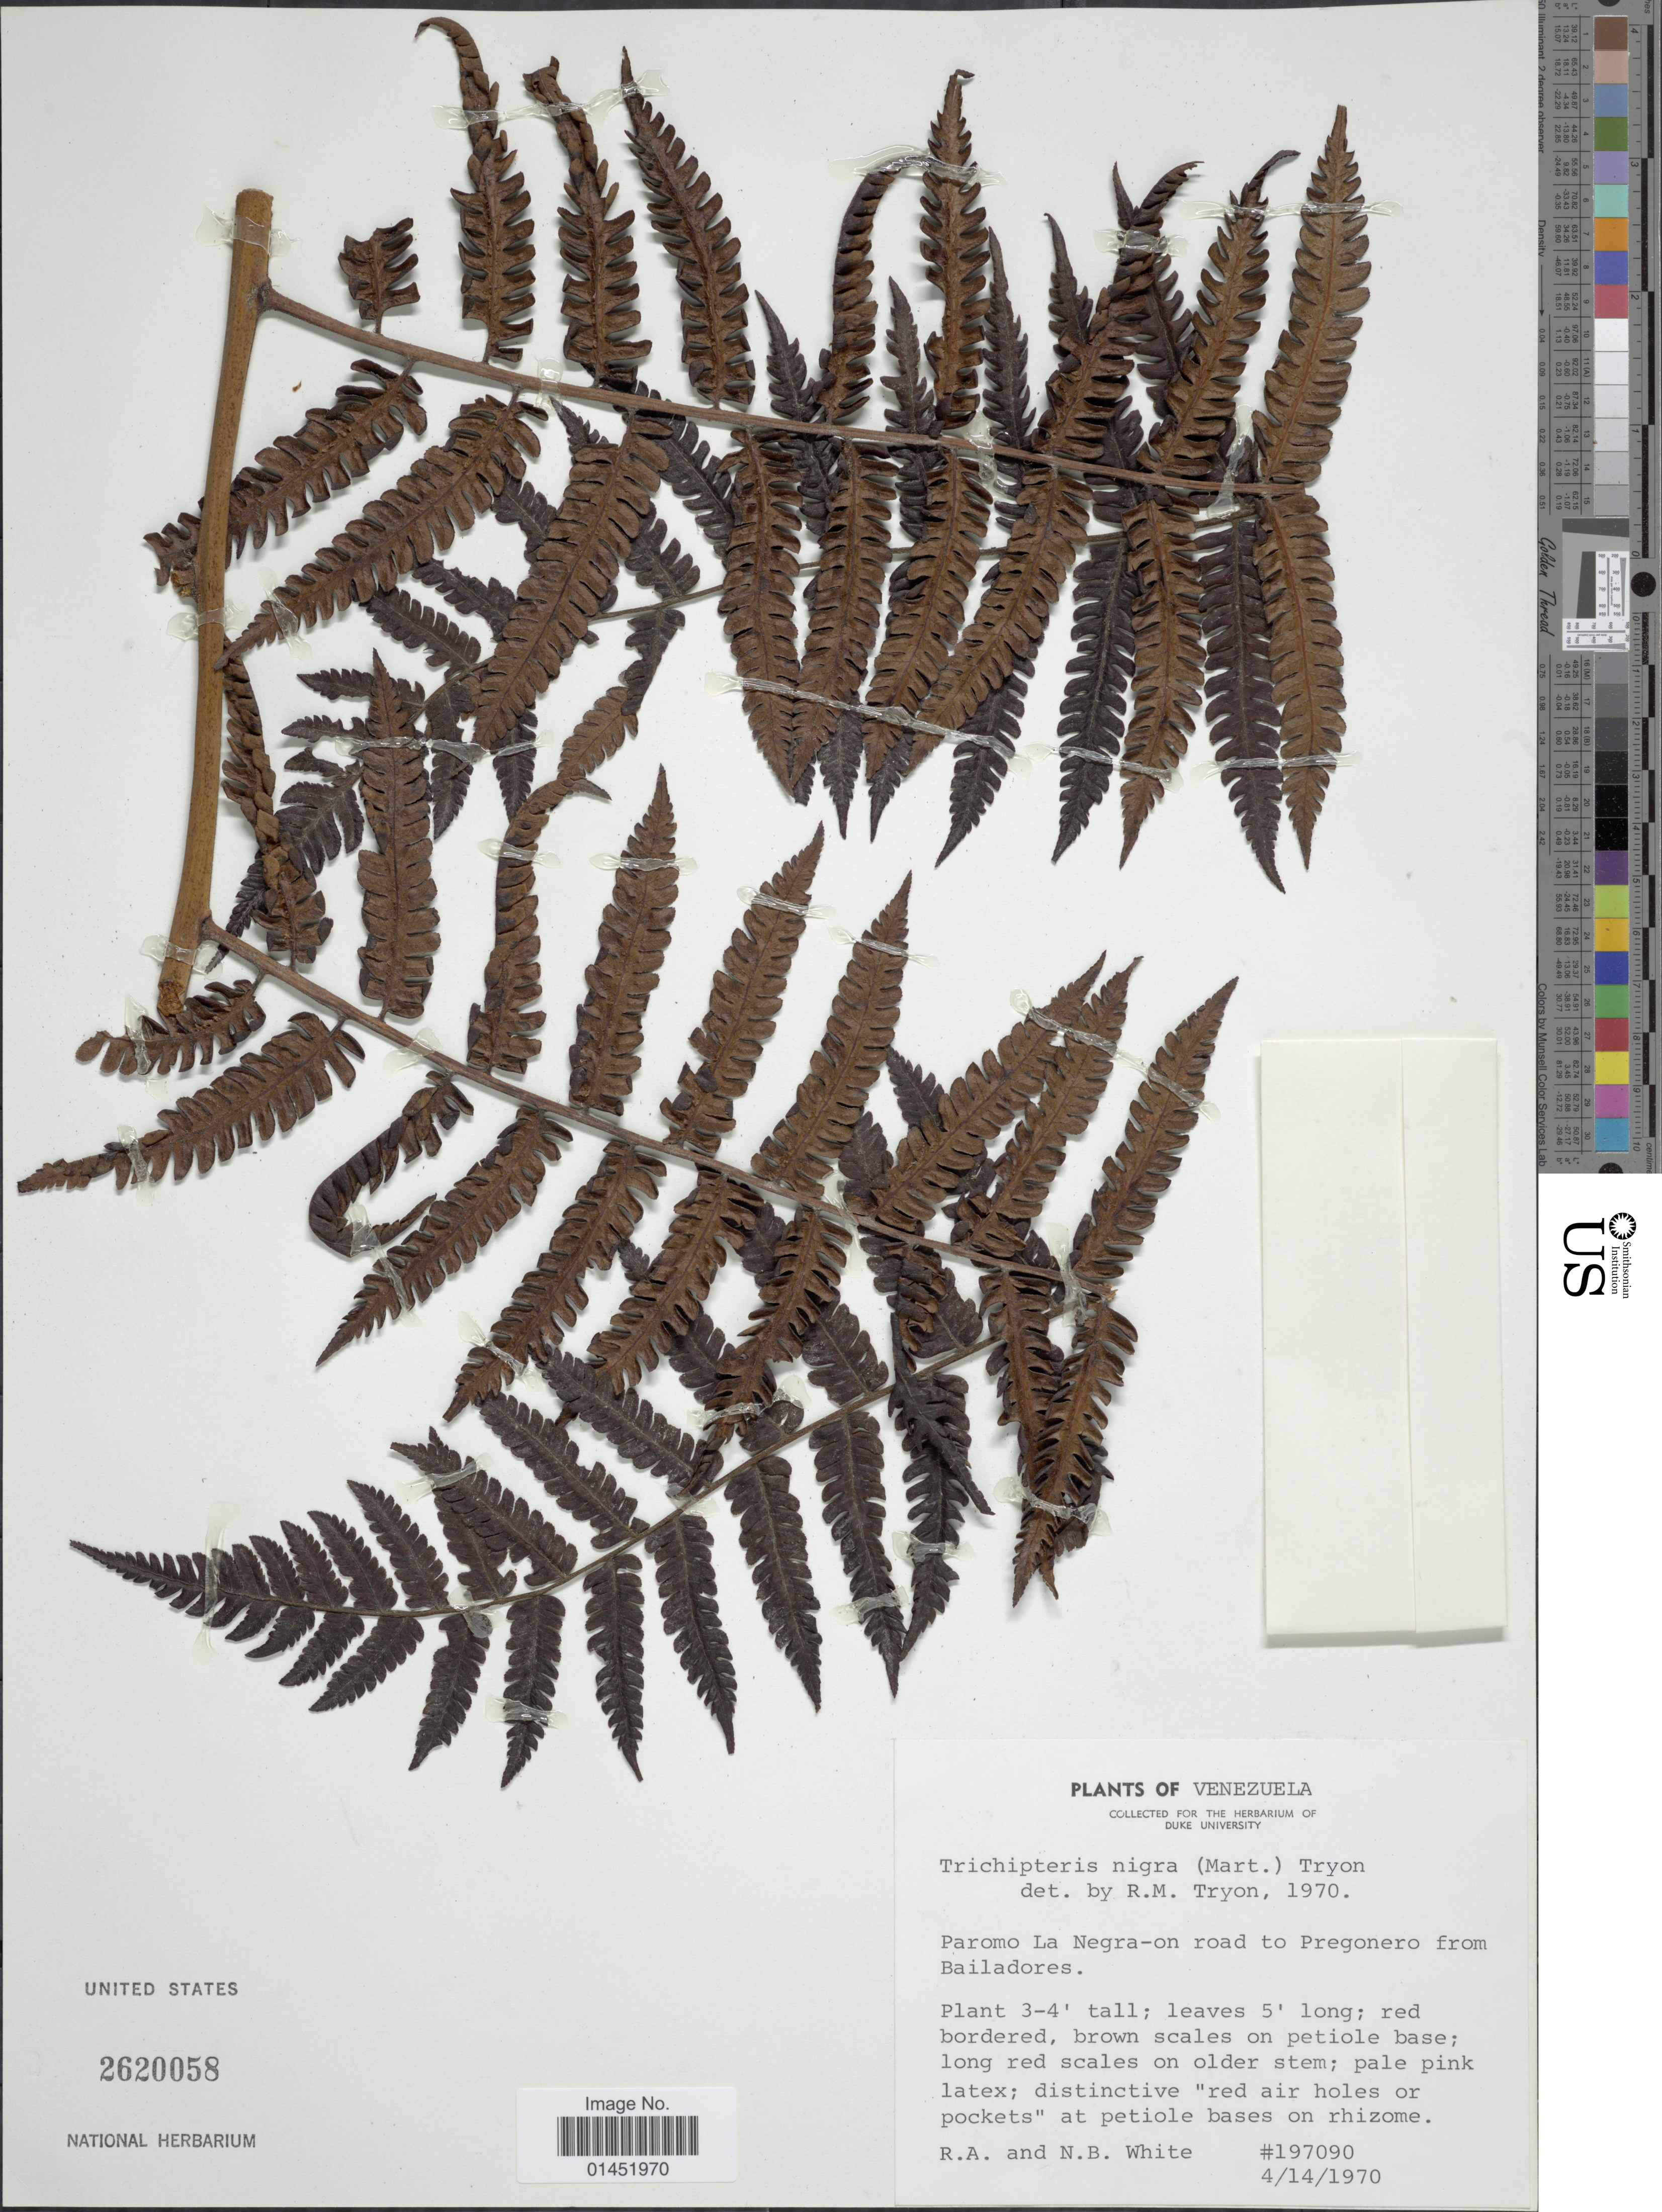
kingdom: Plantae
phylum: Tracheophyta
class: Polypodiopsida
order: Cyatheales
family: Cyatheaceae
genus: Cyathea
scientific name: Cyathea lasiosora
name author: (Mett. ex Kuhn) Domin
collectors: R. A. White & N. White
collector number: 197090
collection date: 1970-04-14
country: Venezuela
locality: Paromo La Negra-on road to Pregonero from Bailadores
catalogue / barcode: US 2620058